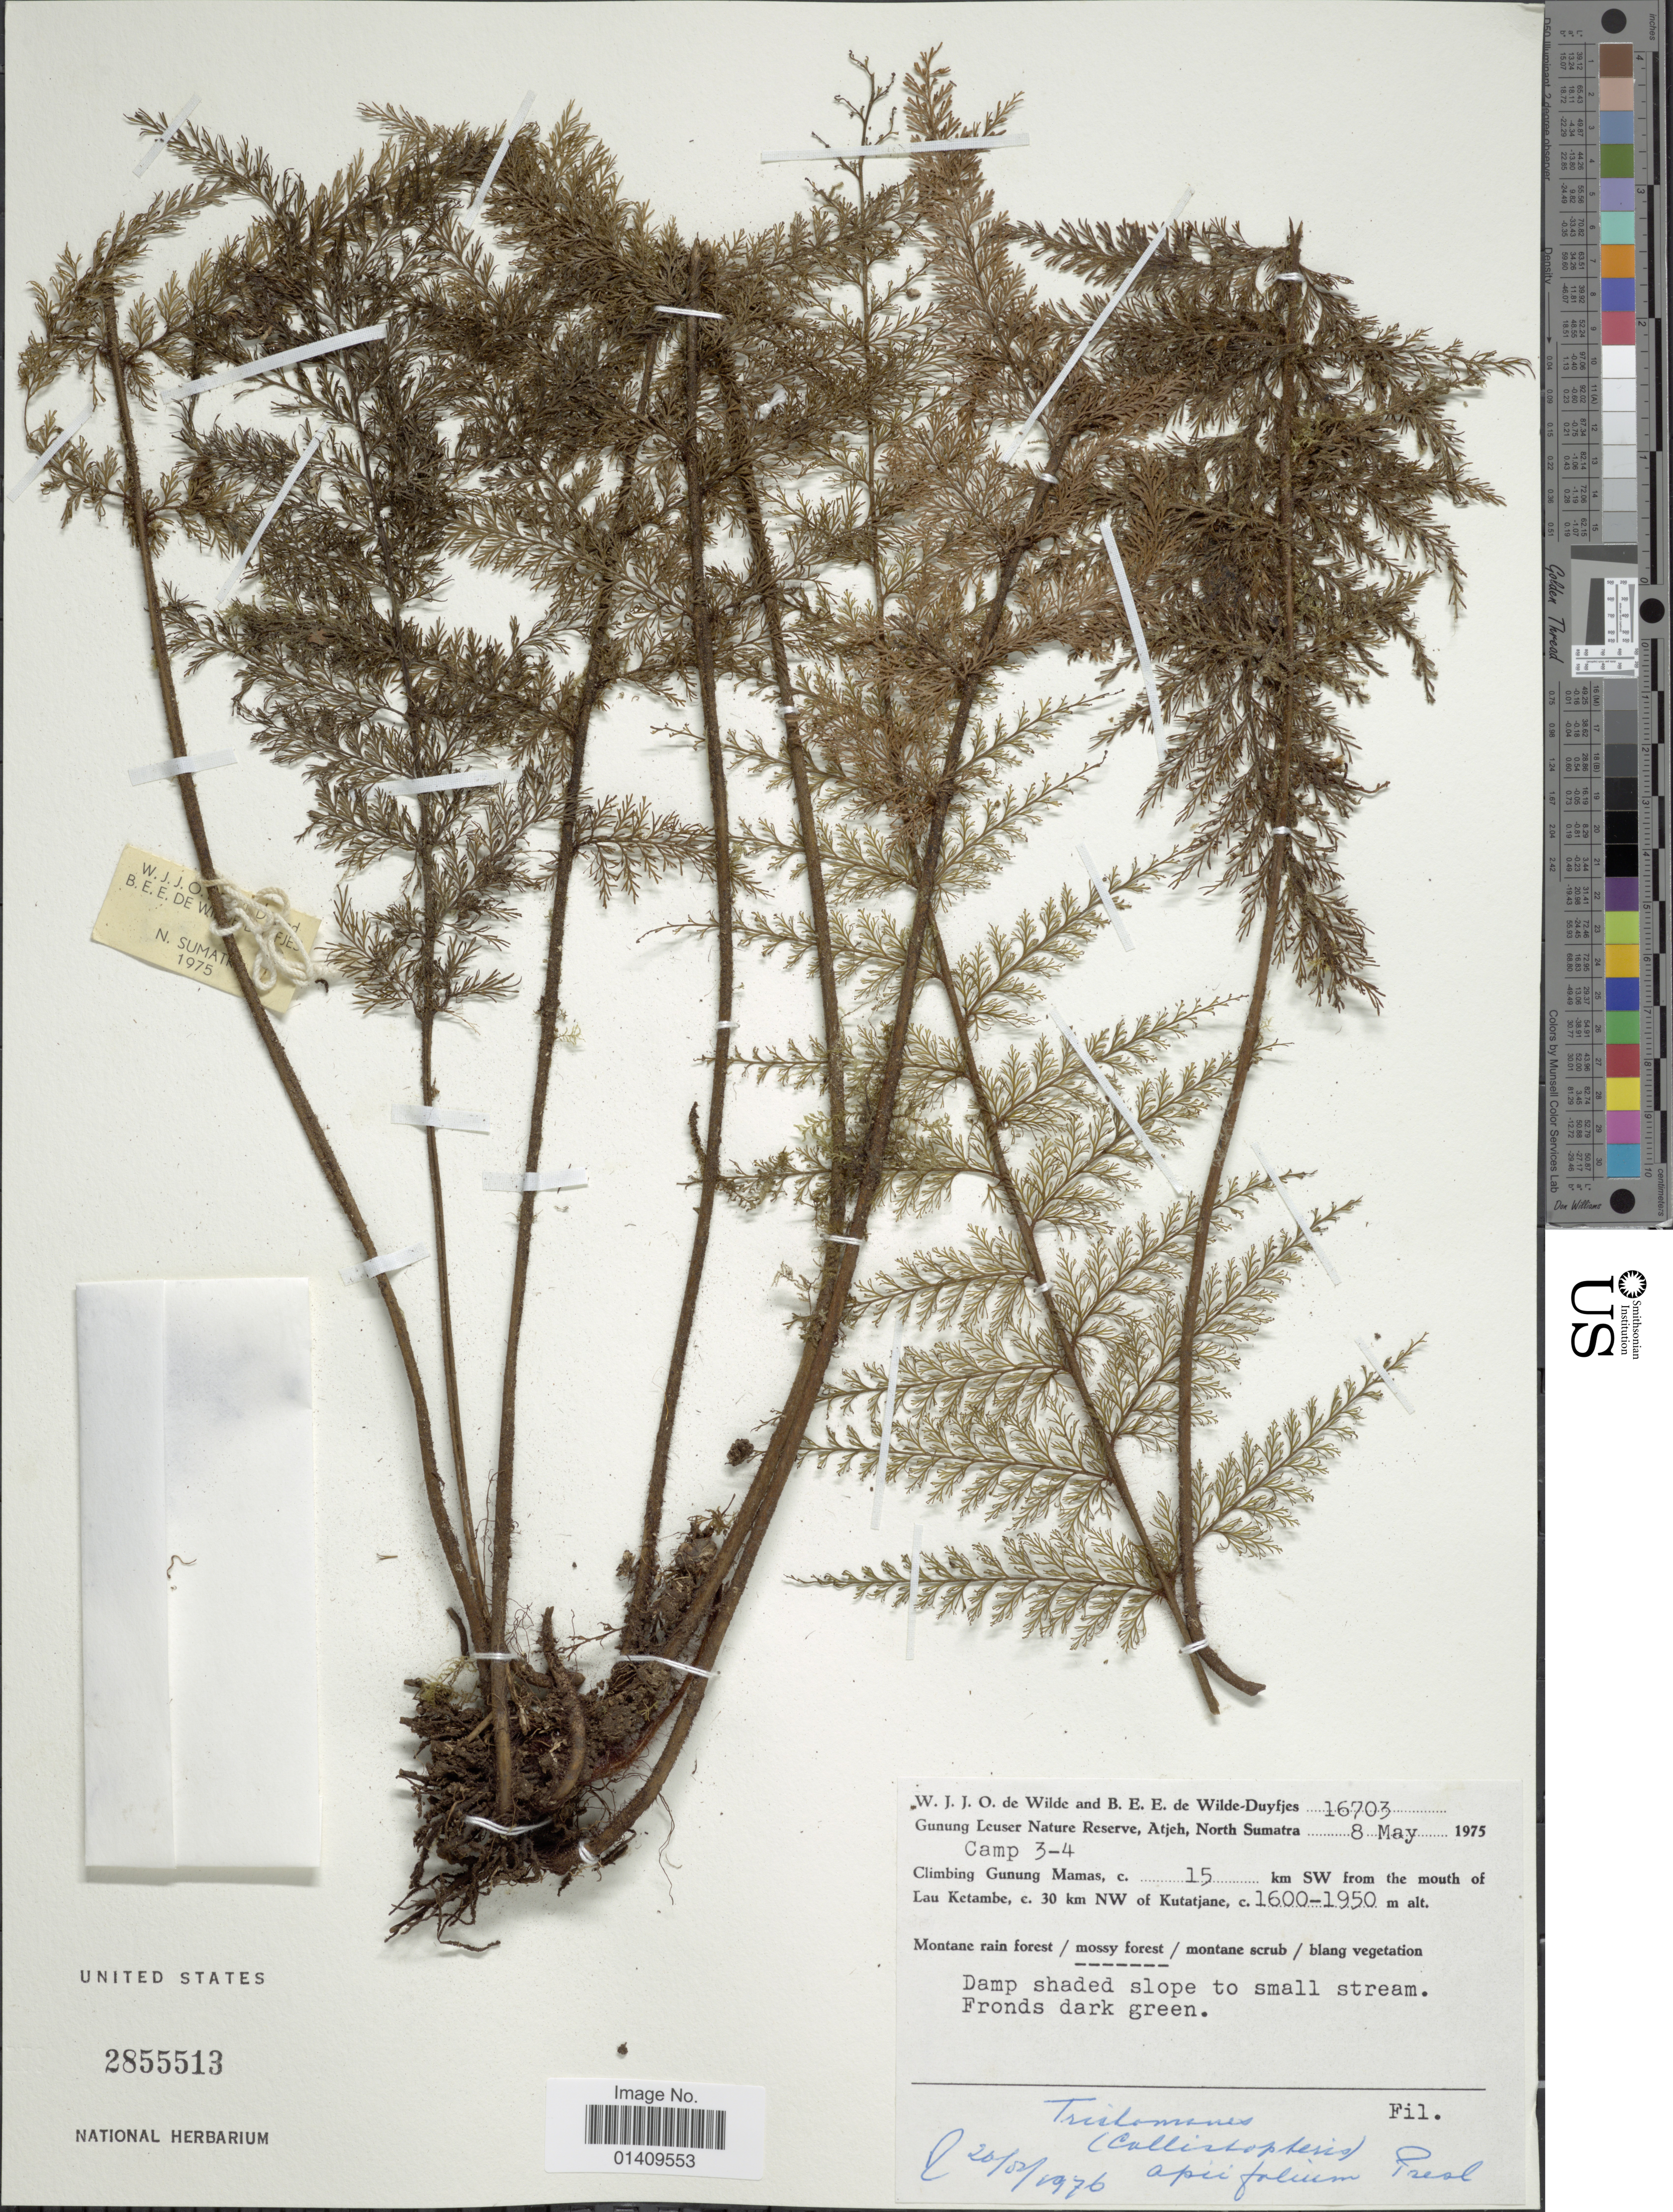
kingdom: Plantae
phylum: Tracheophyta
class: Polypodiopsida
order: Hymenophyllales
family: Hymenophyllaceae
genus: Callistopteris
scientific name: Callistopteris apiifolia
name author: (C. Presl) Copel.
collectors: W. J. de Wilde & B. E. de Wilde-Duyfjes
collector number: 16703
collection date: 1975-05-08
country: Indonesia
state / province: Sumatra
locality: Gunung Leuser nature reserve Atjeh, North Sumatra climbing Gunung Mamas, c. 15km SW from the mouth of Lau Ketambe c. 30km NW of Kutatjane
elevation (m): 1600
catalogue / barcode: US 2855513